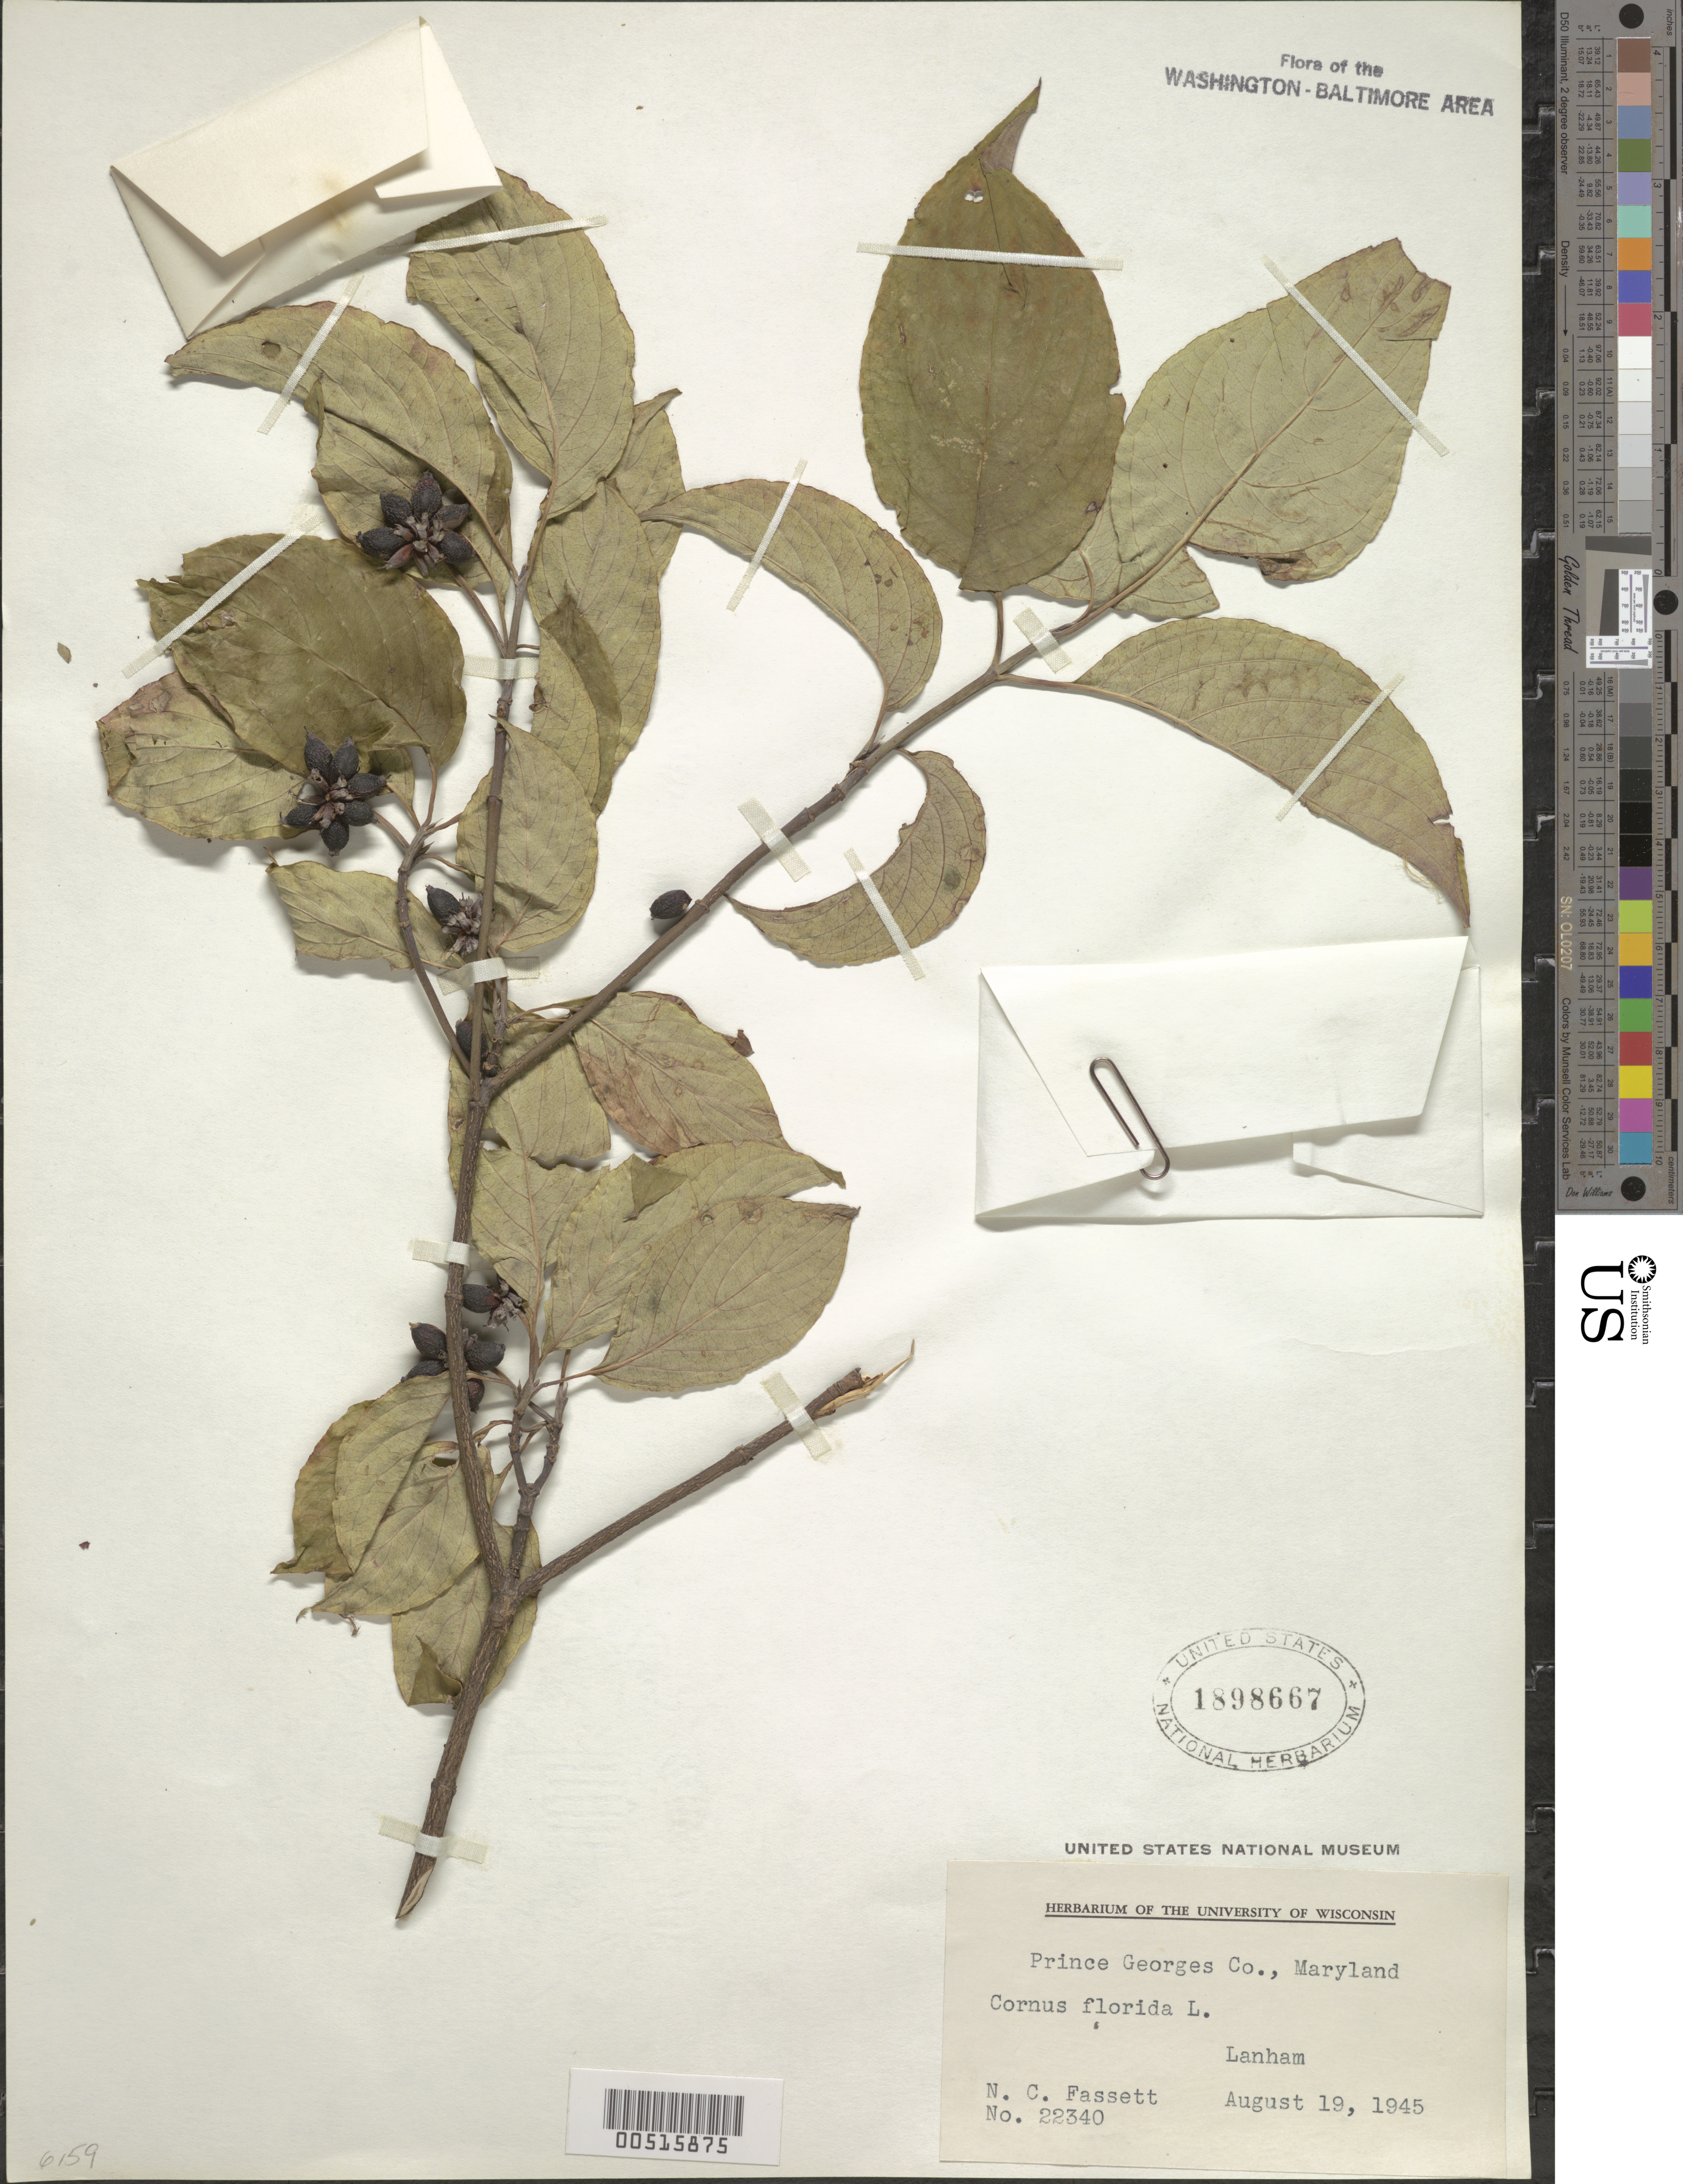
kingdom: Plantae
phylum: Tracheophyta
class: Magnoliopsida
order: Cornales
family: Cornaceae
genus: Cornus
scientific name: Cornus florida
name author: L.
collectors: N. C. Fassett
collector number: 22340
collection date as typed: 19 Aug 1945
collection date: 1945-08-19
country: United States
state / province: Maryland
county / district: Prince George's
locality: Lanham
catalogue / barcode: US 1898667